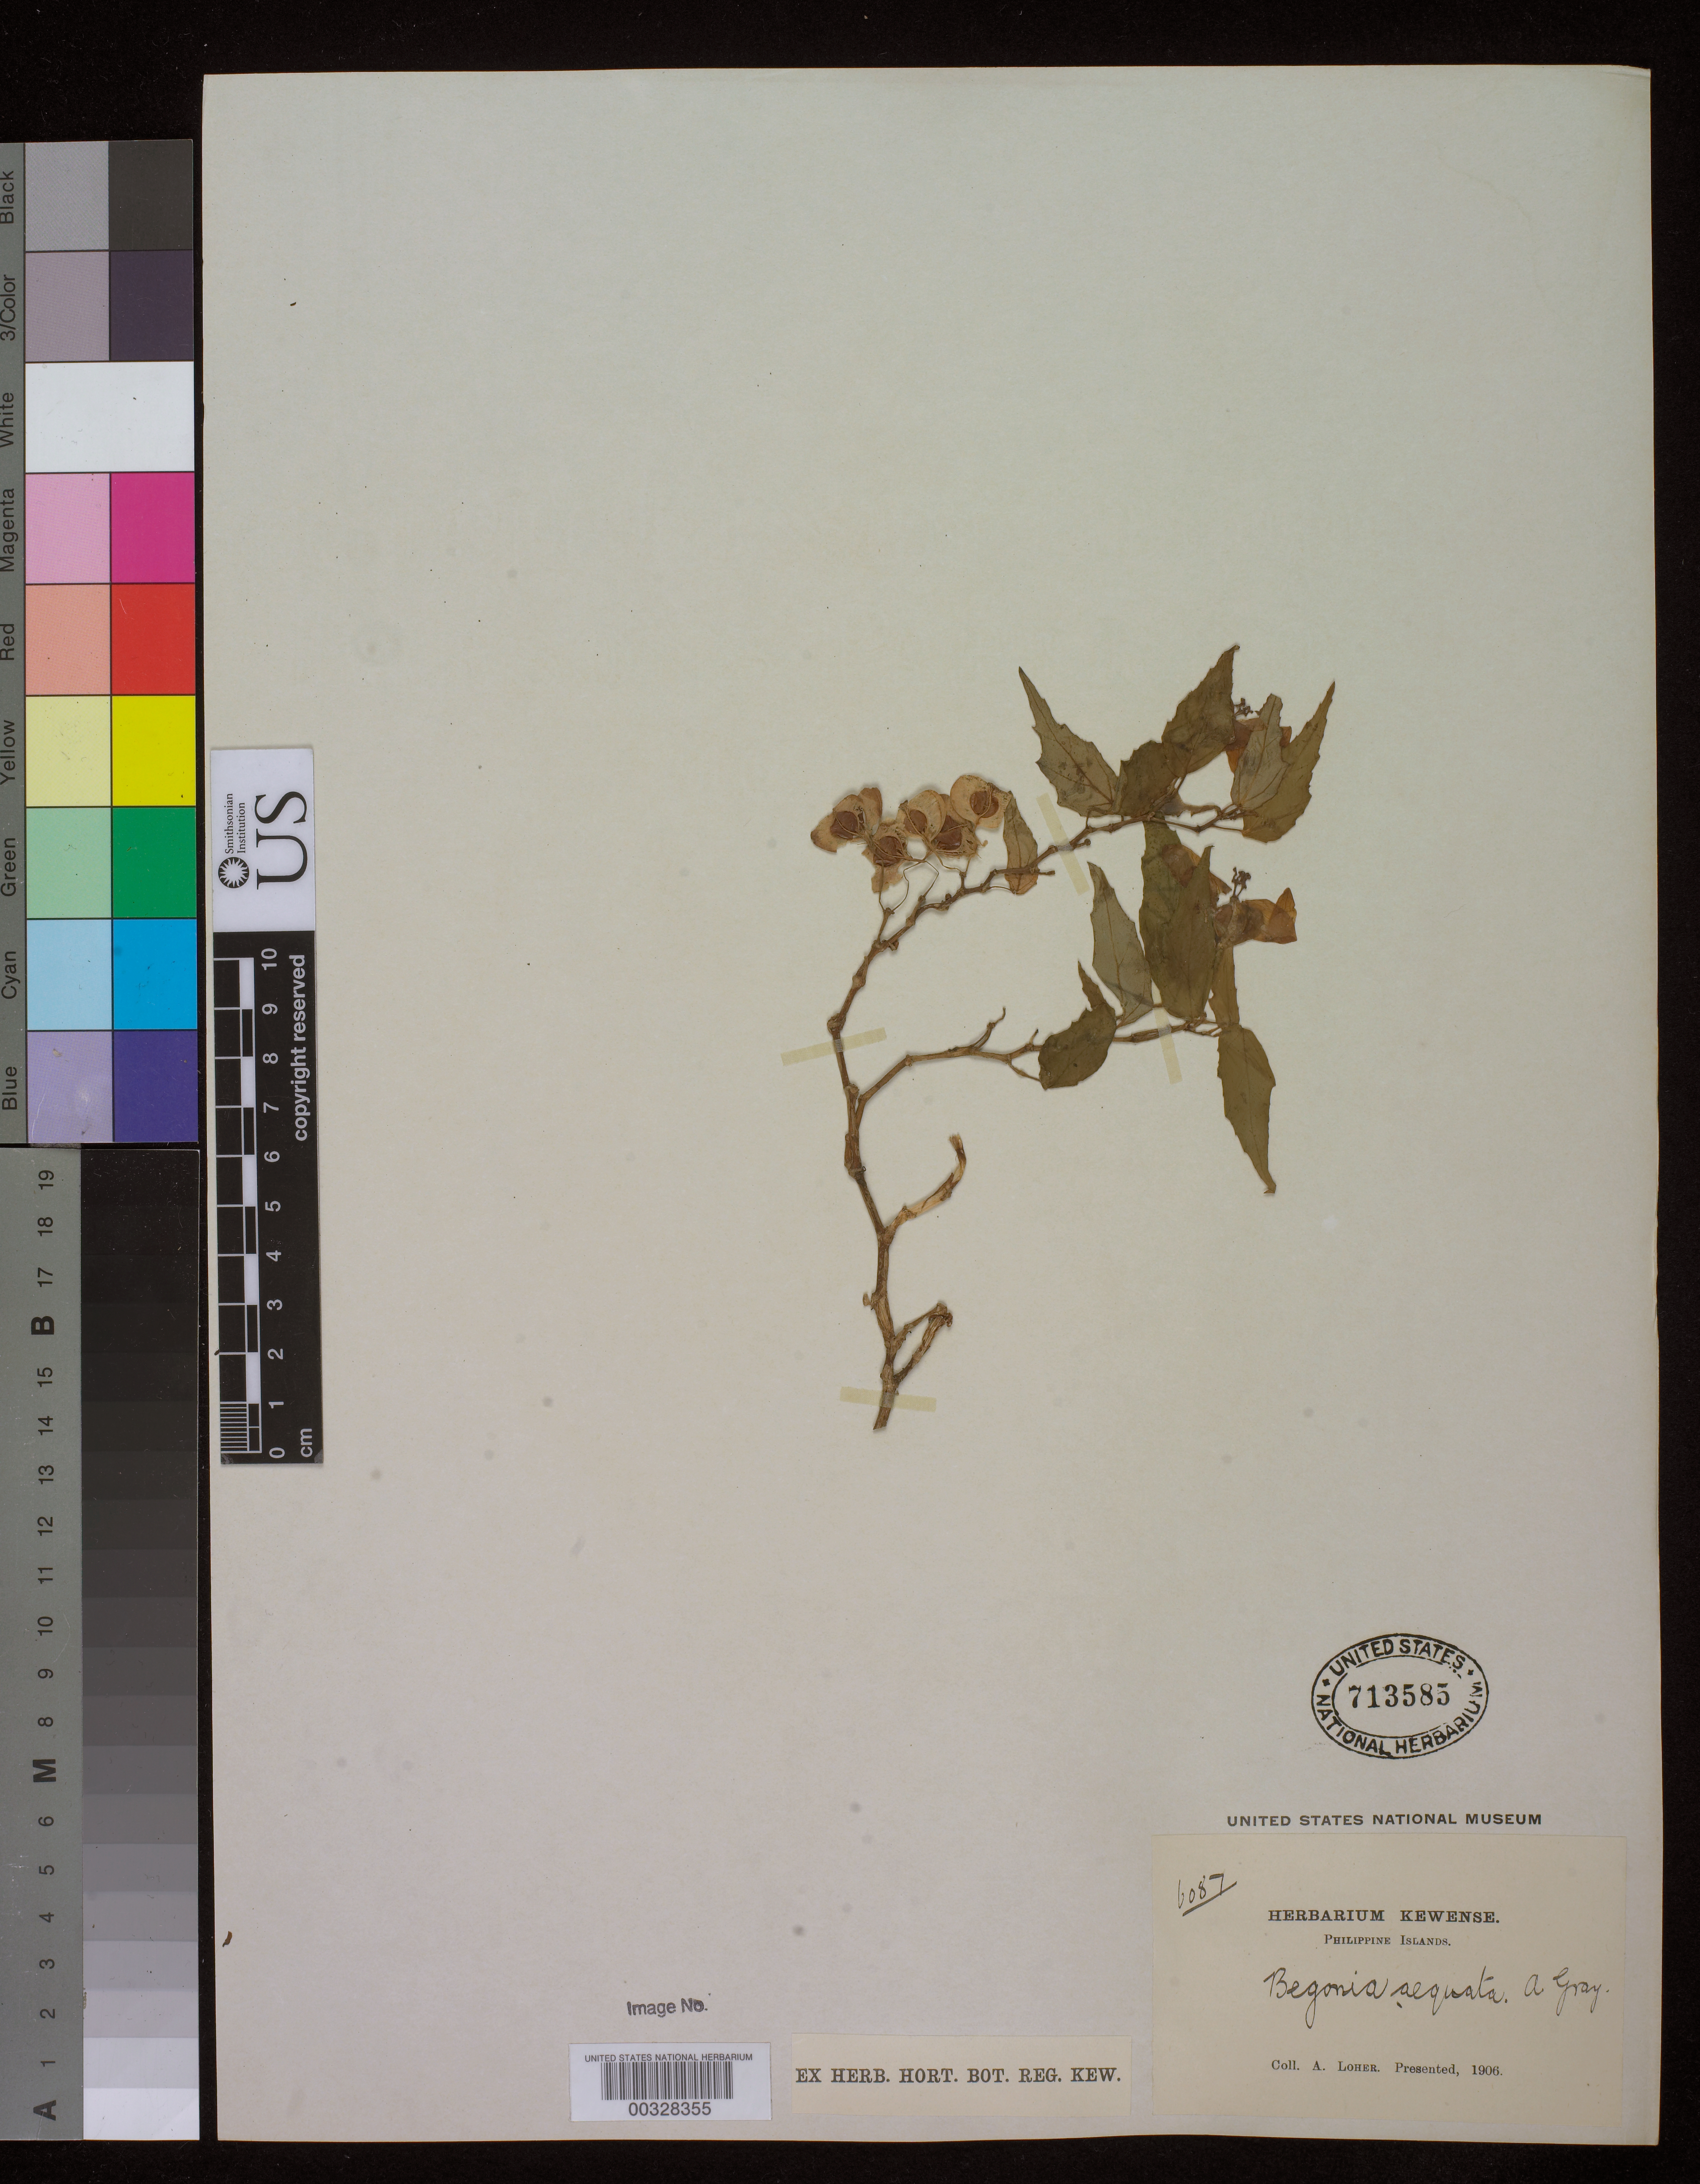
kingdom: Plantae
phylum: Tracheophyta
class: Magnoliopsida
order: Cucurbitales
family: Begoniaceae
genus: Begonia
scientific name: Begonia aequata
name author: A. Gray in Wilkes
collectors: A. Loher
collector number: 6087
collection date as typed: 1906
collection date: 1906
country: Philippines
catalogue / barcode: US 713585